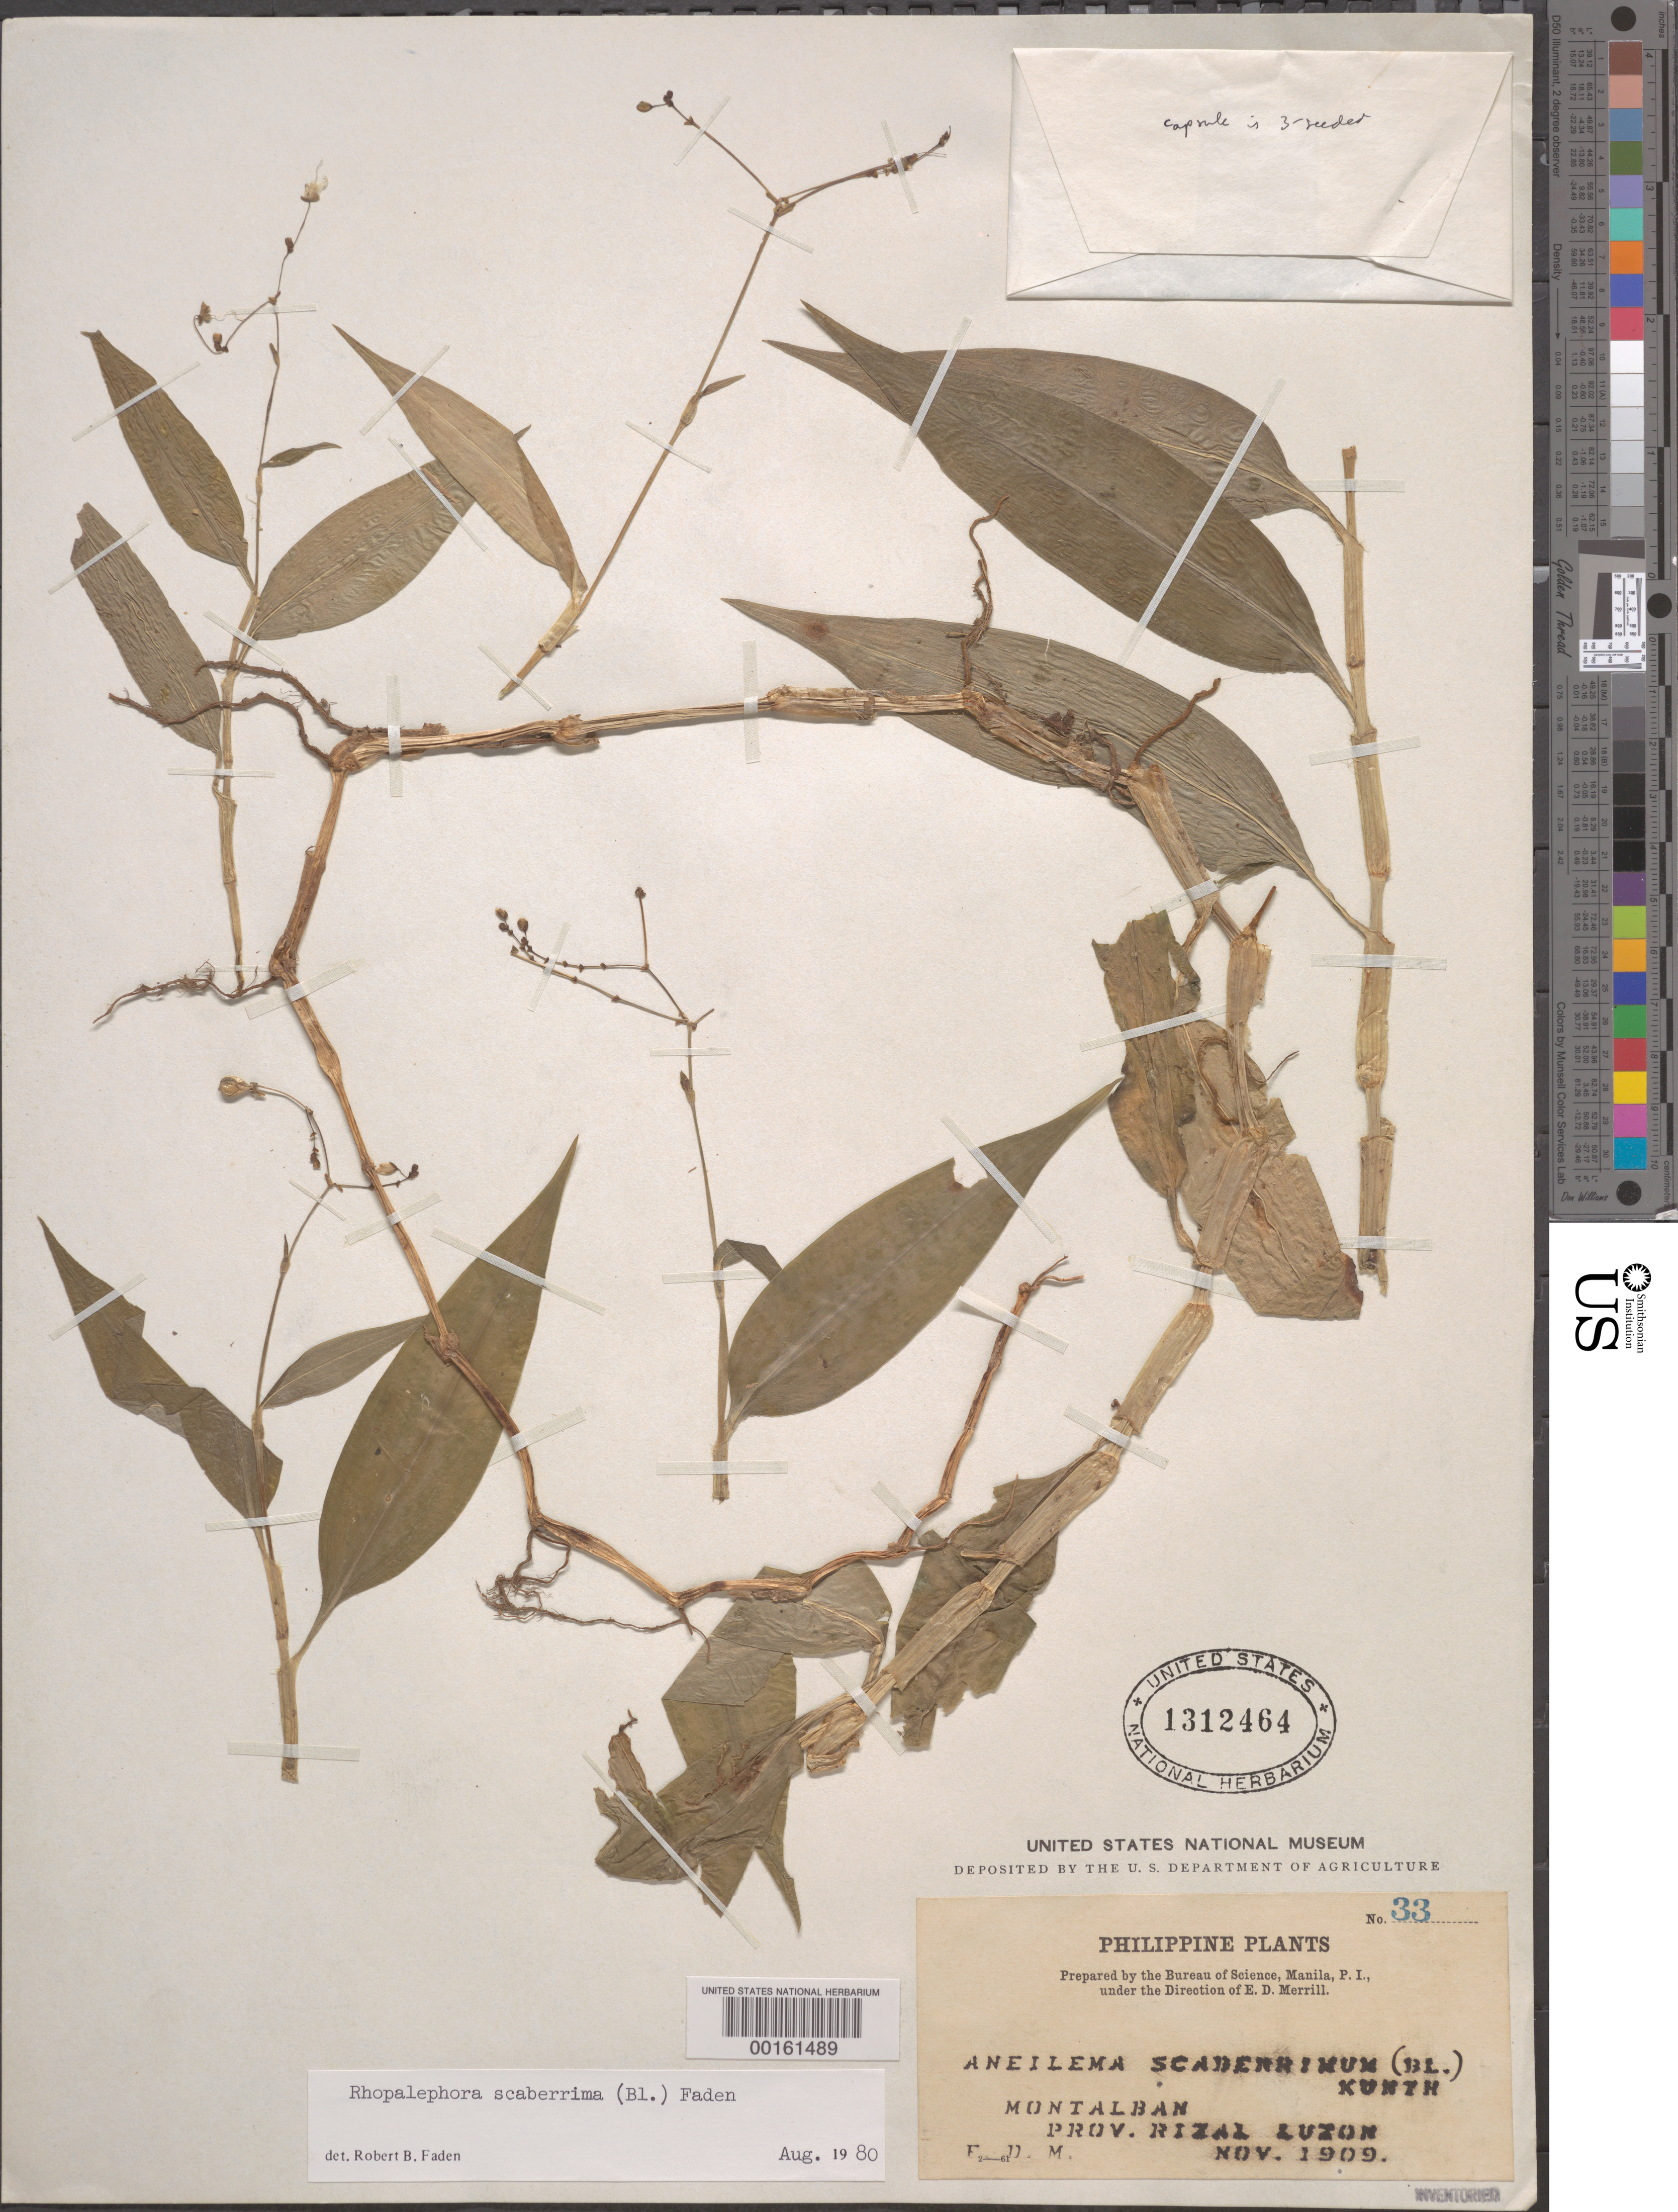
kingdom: Plantae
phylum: Tracheophyta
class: Liliopsida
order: Commelinales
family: Commelinaceae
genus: Rhopalephora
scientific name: Rhopalephora scaberrima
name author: (Blume) Faden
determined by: Faden, Robert B., (US), Smithsonian Institution - National Museum of Natural History (UNITED STATES)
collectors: E. D. Merrill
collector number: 33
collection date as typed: Nov 1909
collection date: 1909-11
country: Philippines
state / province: Calabarzon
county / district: Rizal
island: Luzon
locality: Montalban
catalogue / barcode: US 1312464